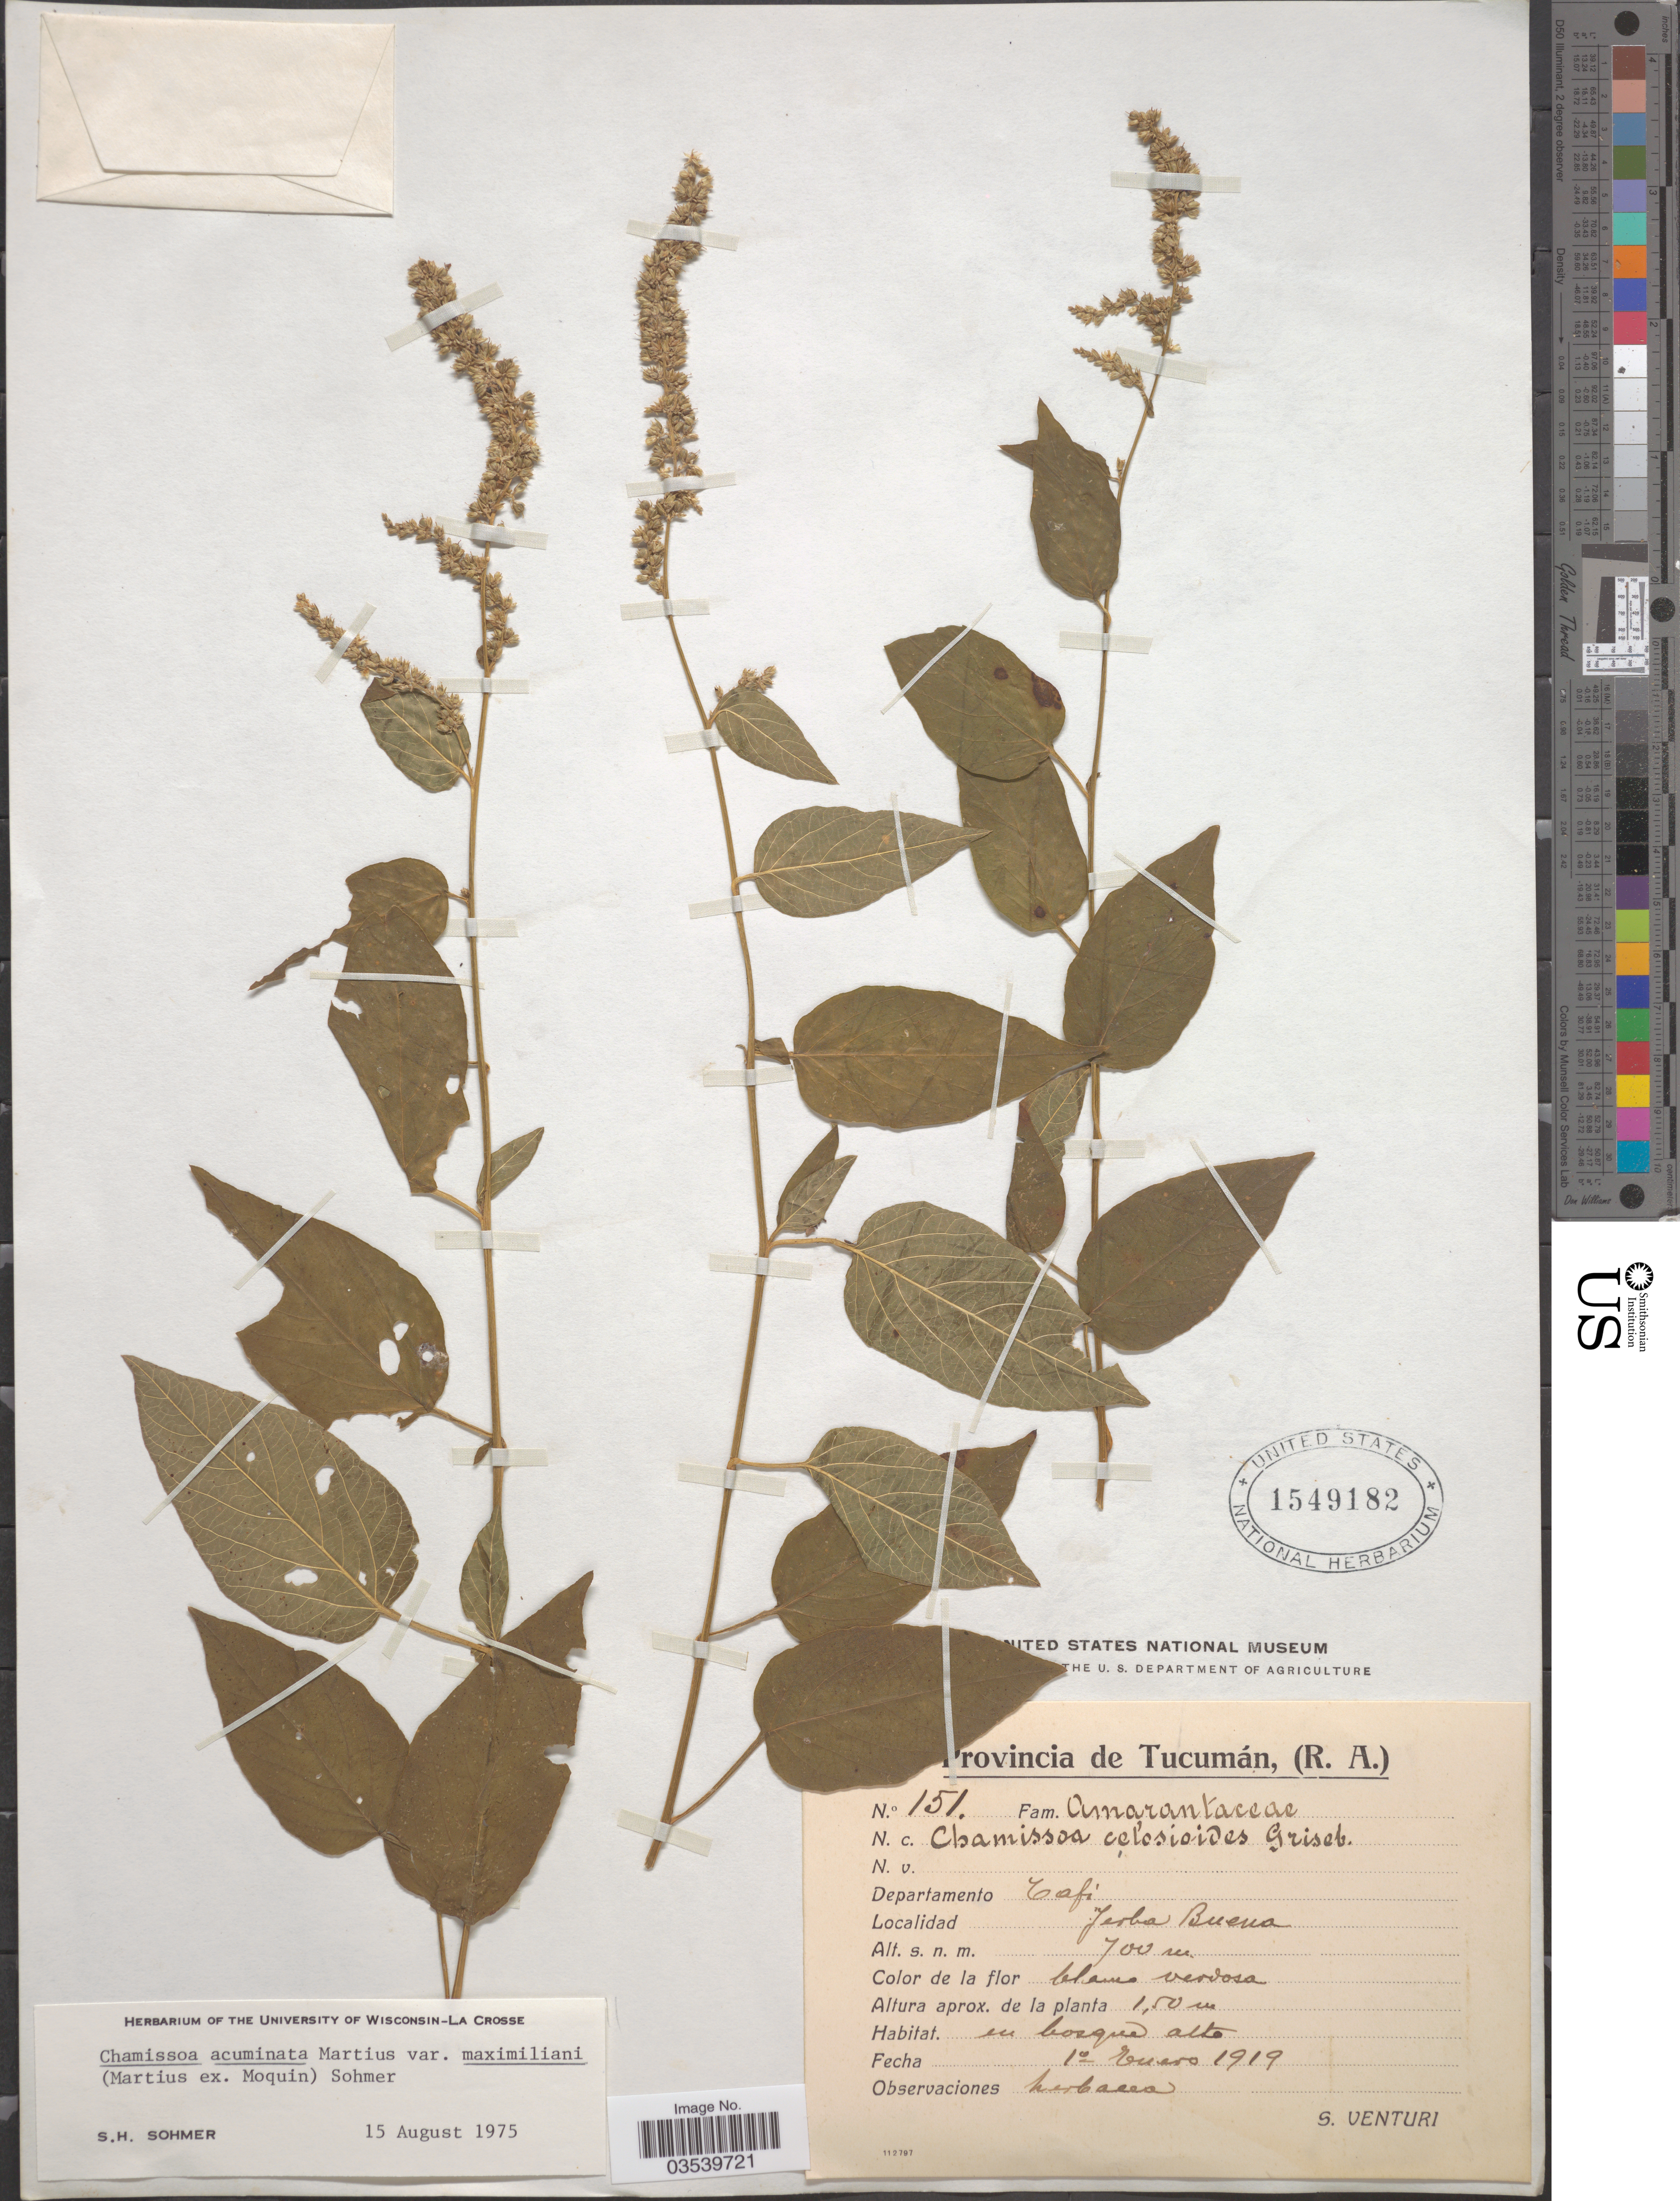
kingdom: Plantae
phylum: Tracheophyta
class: Magnoliopsida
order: Caryophyllales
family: Amaranthaceae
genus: Chamissoa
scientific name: Chamissoa acuminata var. maximiliani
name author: (Mart. ex Moq.) Sohmer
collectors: S. Venturi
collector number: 151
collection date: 1919-01-01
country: Argentina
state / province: Tucuman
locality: Departamento Tafi. Yerba Buena.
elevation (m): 700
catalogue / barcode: US 1549182